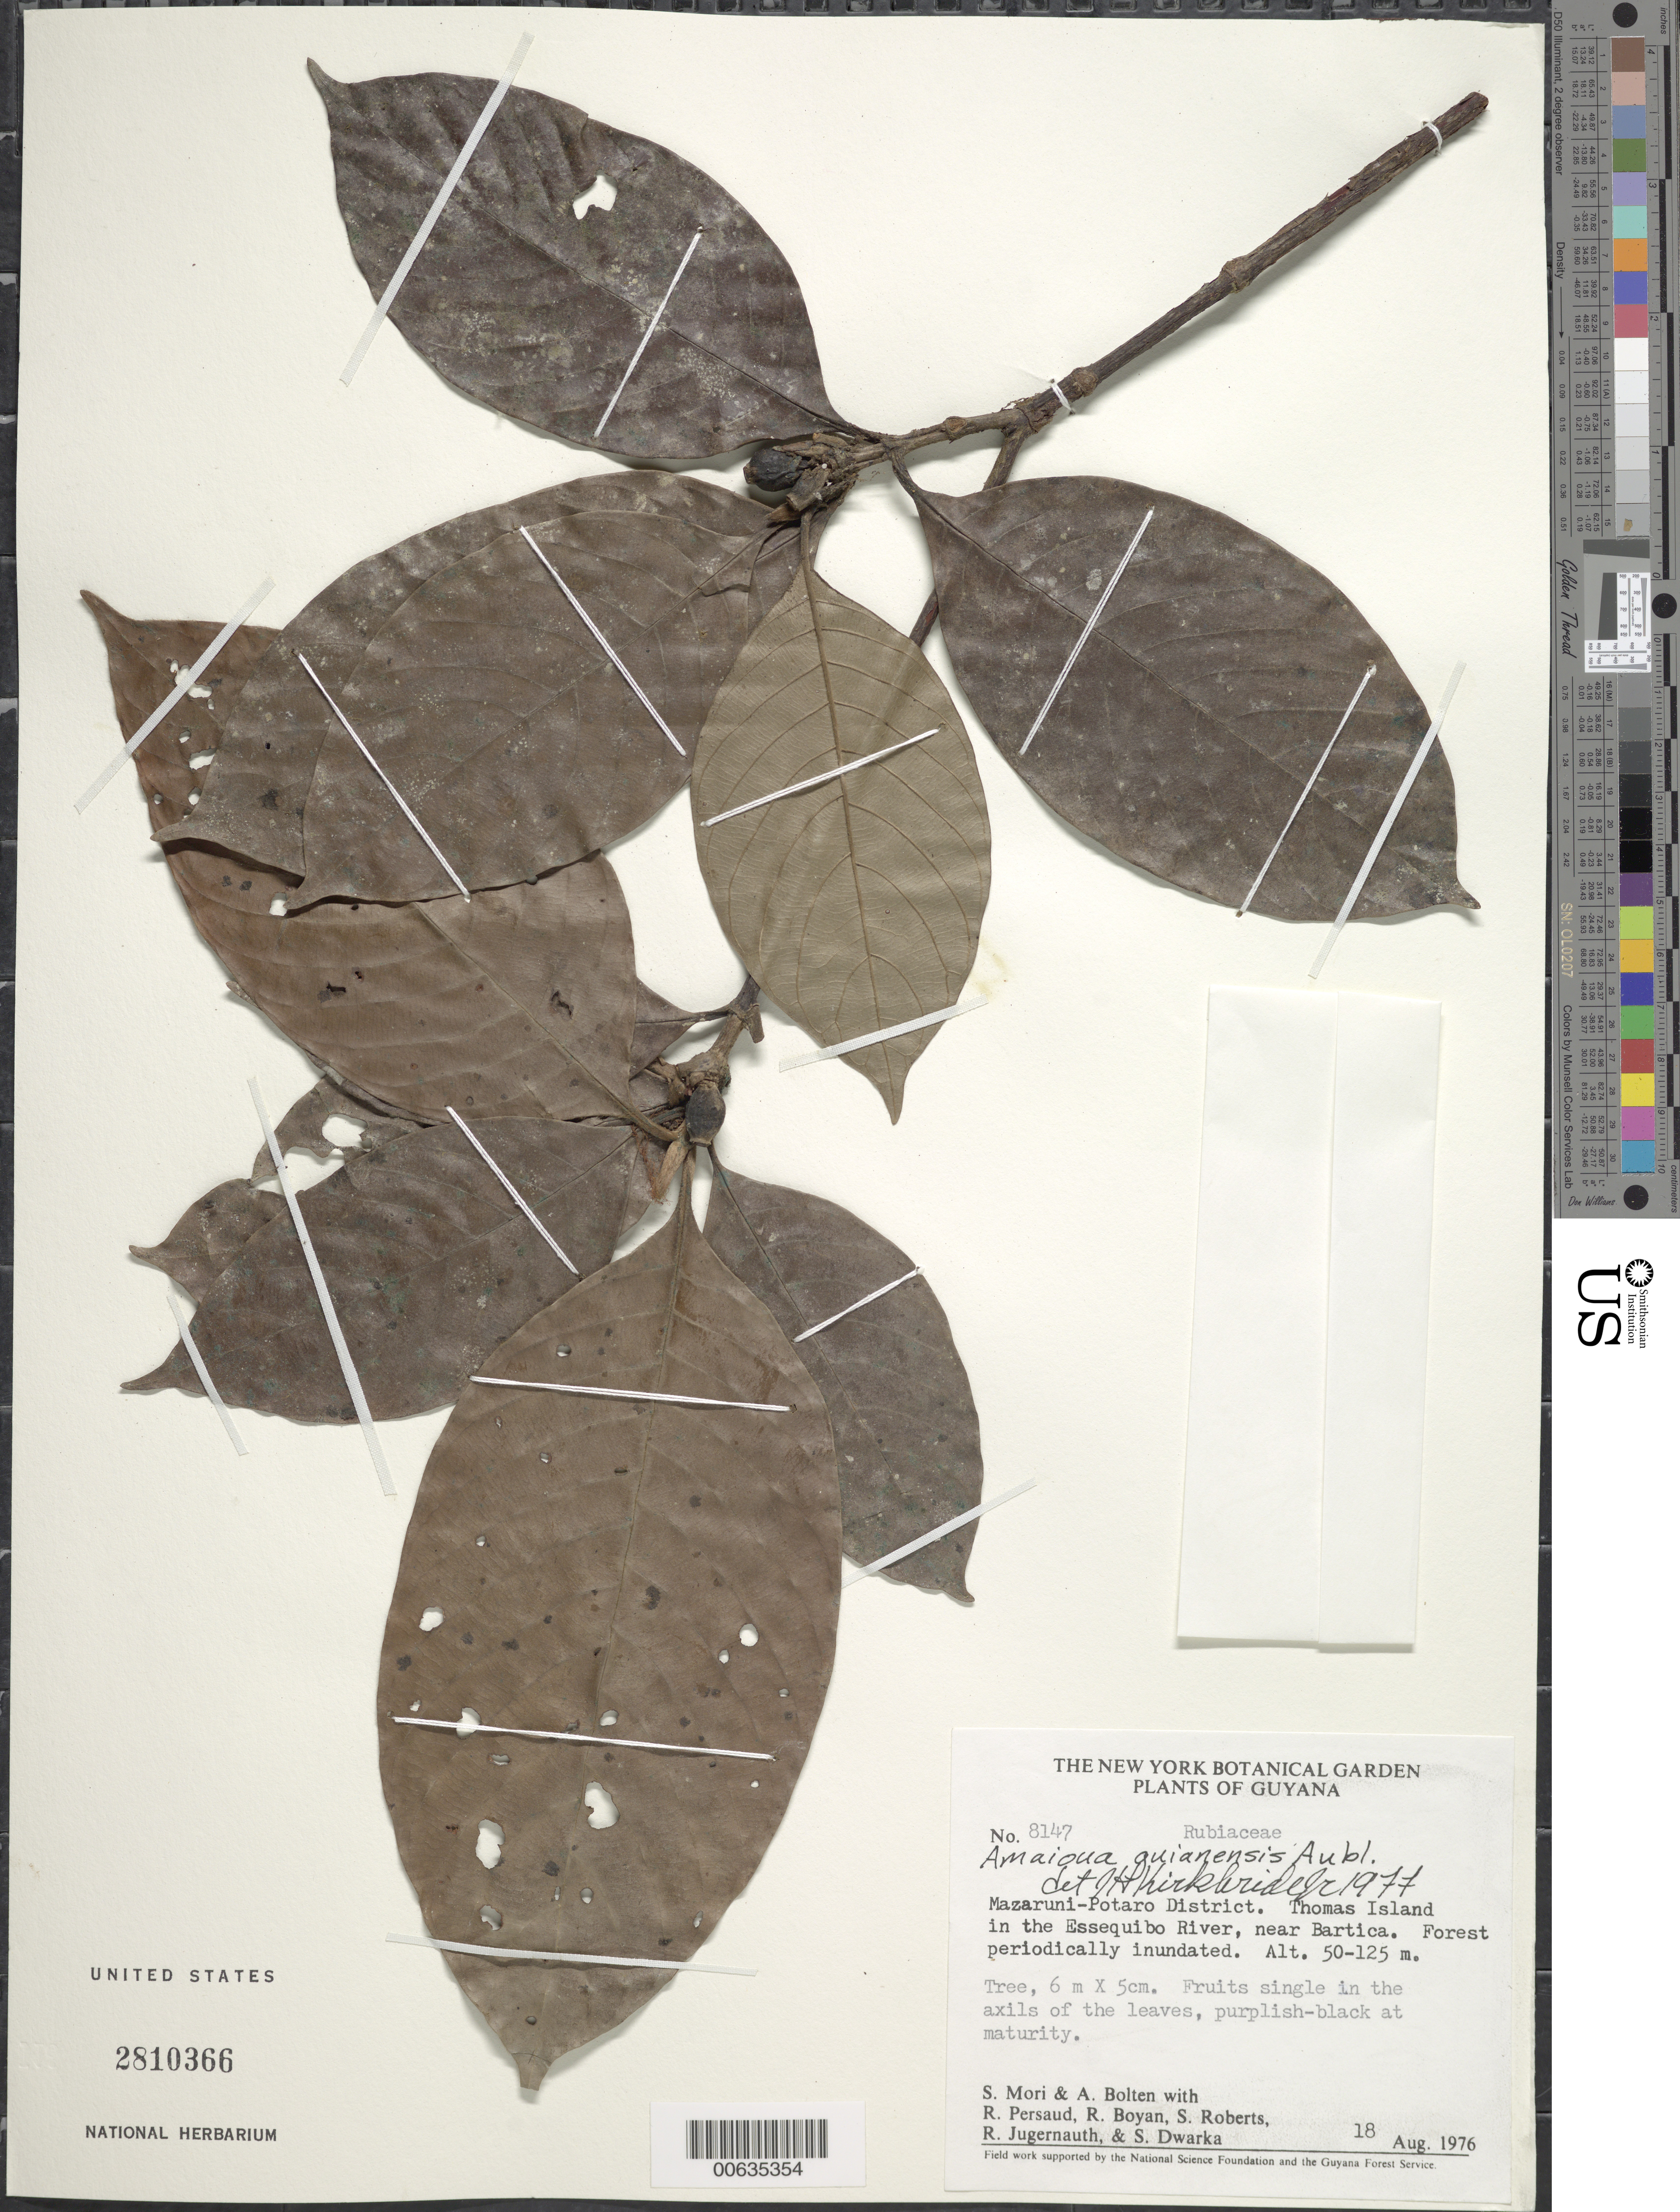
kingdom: Plantae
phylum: Tracheophyta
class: Magnoliopsida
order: Gentianales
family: Rubiaceae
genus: Amaioua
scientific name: Amaioua guianensis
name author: Aubl.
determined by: Kirkbride, J. H.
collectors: S. Mori, A. Bolten, R. Persaud, R. Boyan, S. Roberts, R. Jugernauth & S. Dwarka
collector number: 8147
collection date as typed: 18-Aug-76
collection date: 1976-08-18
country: Guyana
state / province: Cuyuni-Mazaruni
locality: Thomas Island, Essequibo River, near Bartica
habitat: Forest periodically inundated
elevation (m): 50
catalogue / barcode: US 2810366